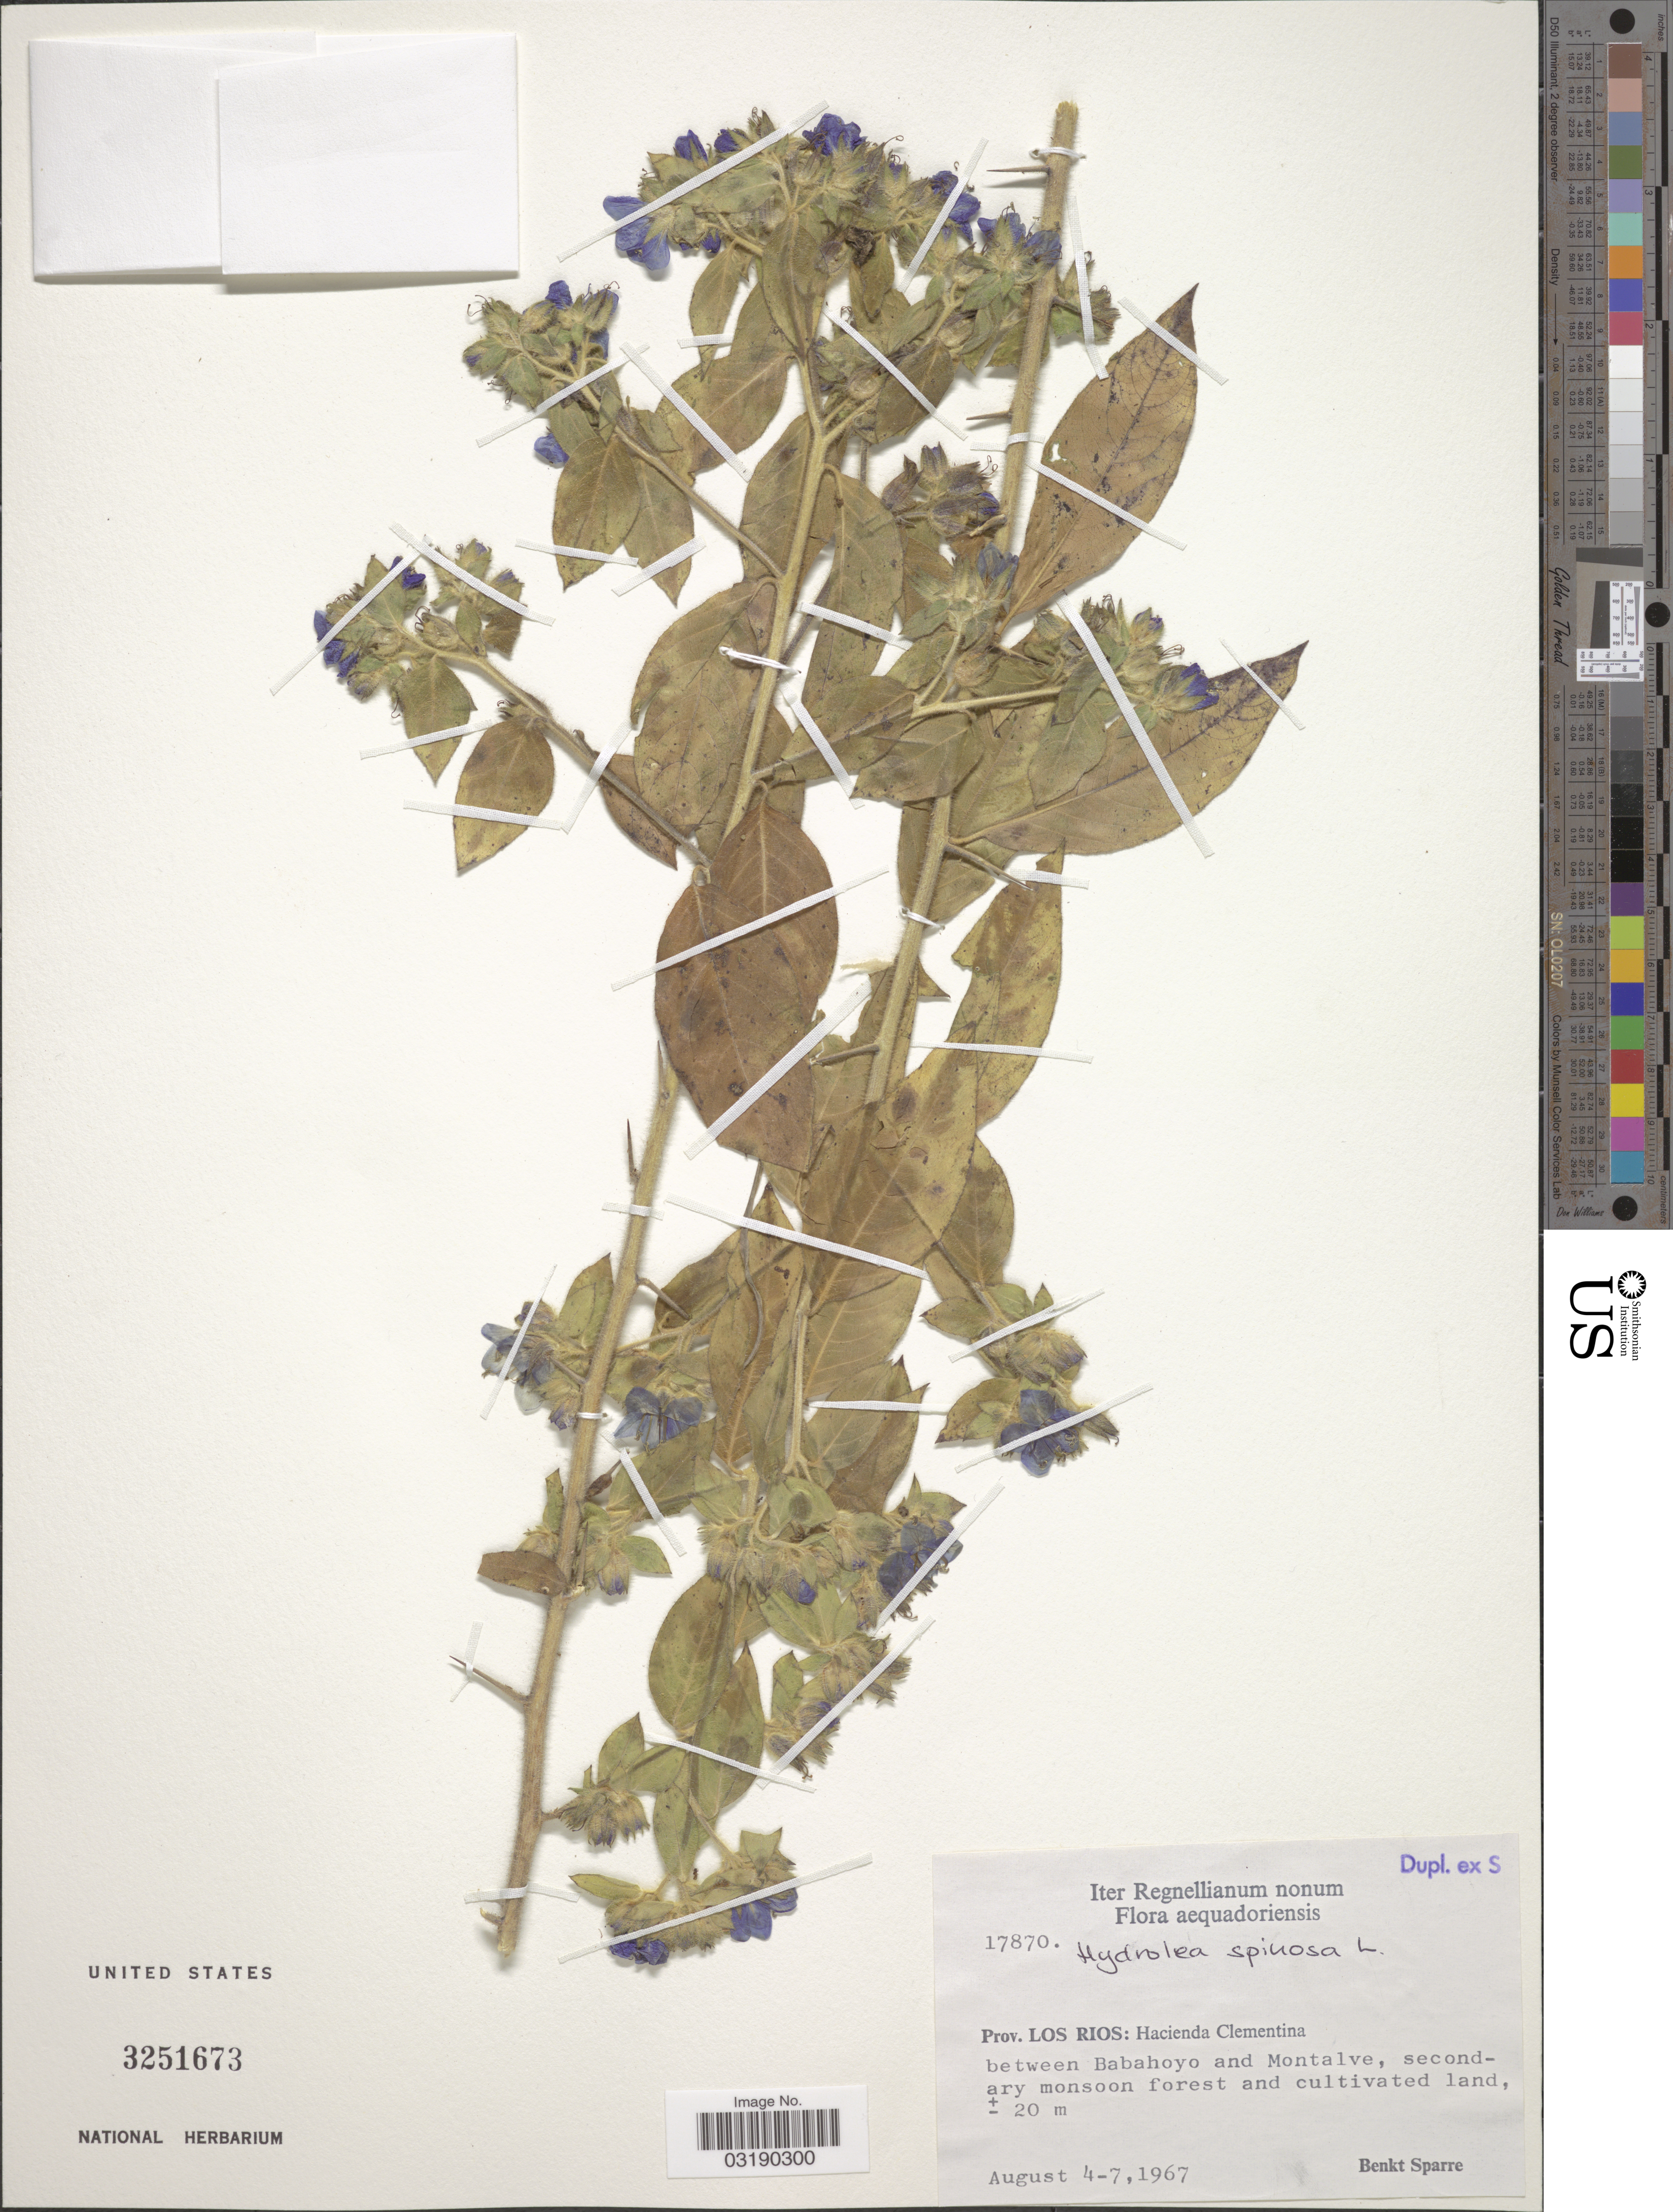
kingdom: Plantae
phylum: Tracheophyta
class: Magnoliopsida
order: Solanales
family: Hydroleaceae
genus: Hydrolea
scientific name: Hydrolea spinosa var. spinosa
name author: L.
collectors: B. Sparre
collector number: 17870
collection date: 1967-08-04/1967-08-07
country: Ecuador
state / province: Los Ríos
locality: Prov. Los Rios: Hacienda Clementina between Babahoyo and Montalve.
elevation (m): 20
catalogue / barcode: US 3251673